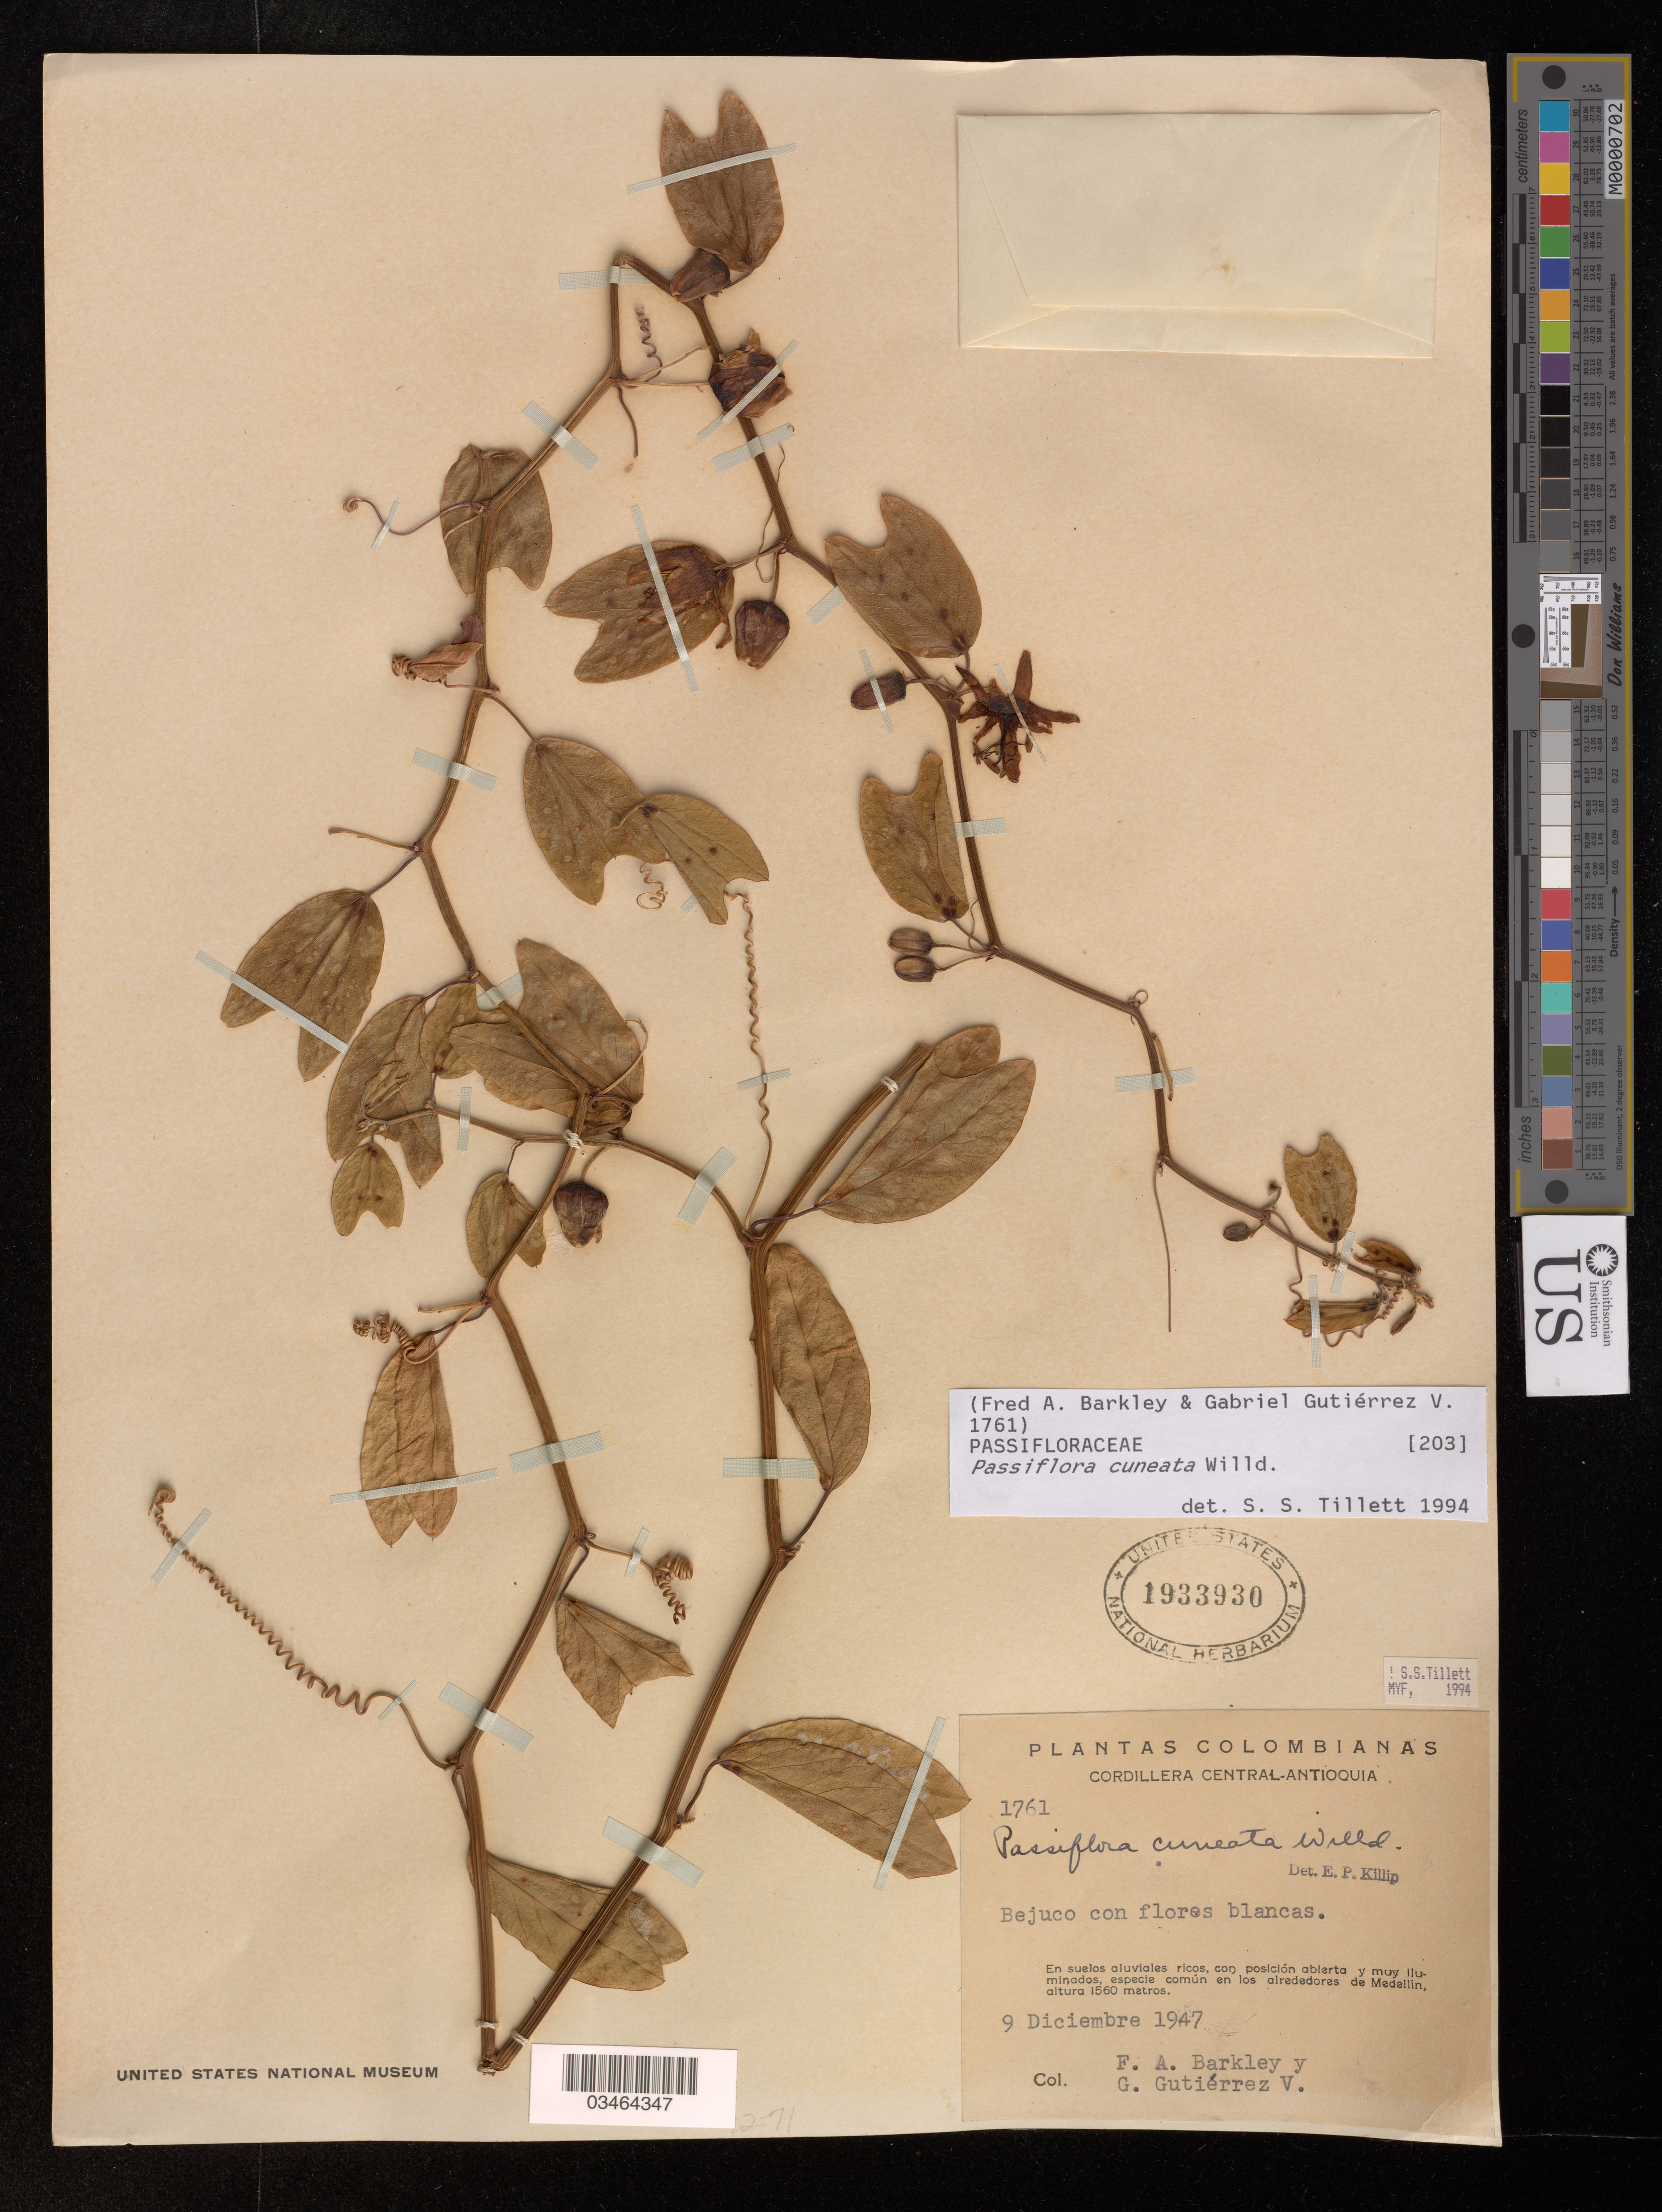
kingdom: Plantae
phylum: Tracheophyta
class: Magnoliopsida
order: Malpighiales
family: Passifloraceae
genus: Passiflora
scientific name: Passiflora cuneata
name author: Willd.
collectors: F. Barkely & G. Gutiérrez V.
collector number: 1761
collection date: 1947-12-09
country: Colombia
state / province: Antioquia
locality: Cordillera Central-Antioquia. En suelos aluviales ricos, con posición abierta y muy lluminados, especie común en los alrededores de Medellín.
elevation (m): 1560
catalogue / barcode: US 1933930